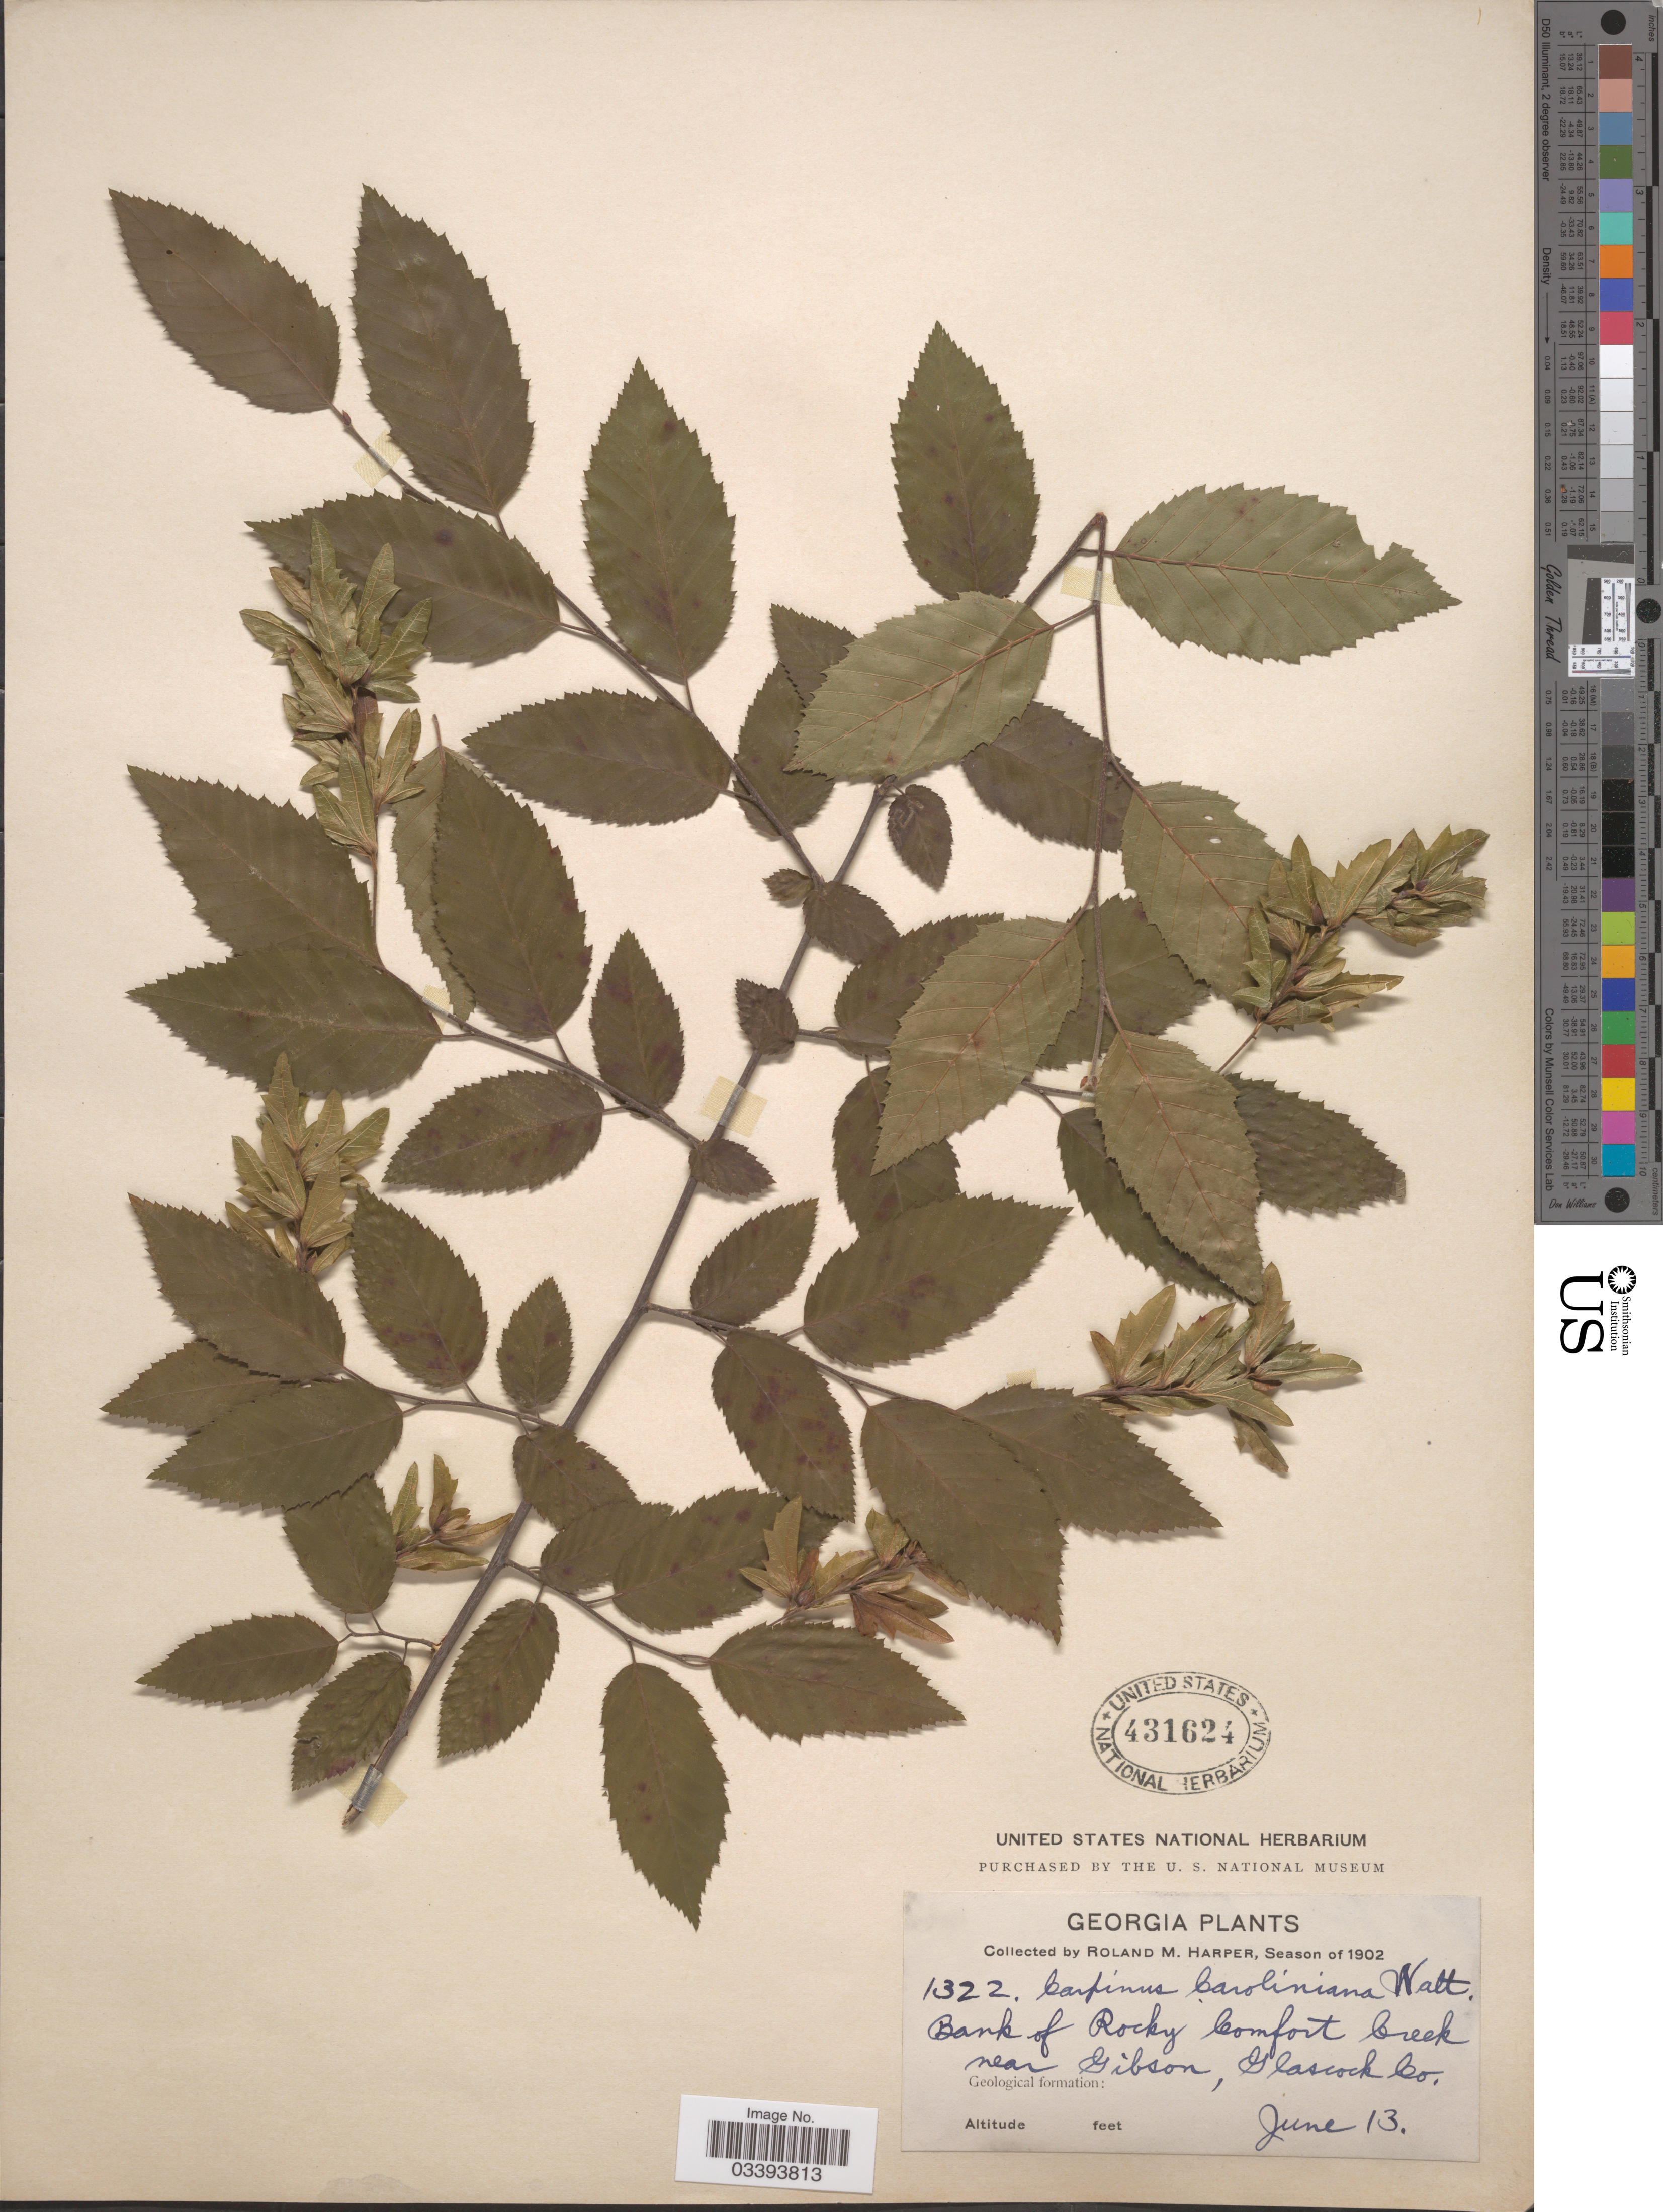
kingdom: Plantae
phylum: Tracheophyta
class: Magnoliopsida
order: Fagales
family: Betulaceae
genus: Carpinus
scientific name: Carpinus caroliniana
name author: Walter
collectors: R. M. Harper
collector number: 1322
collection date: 1902-06-13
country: United States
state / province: Georgia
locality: Bank of Rocky Comfort Creek near Gibson, Glascock Co.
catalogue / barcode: US 431624